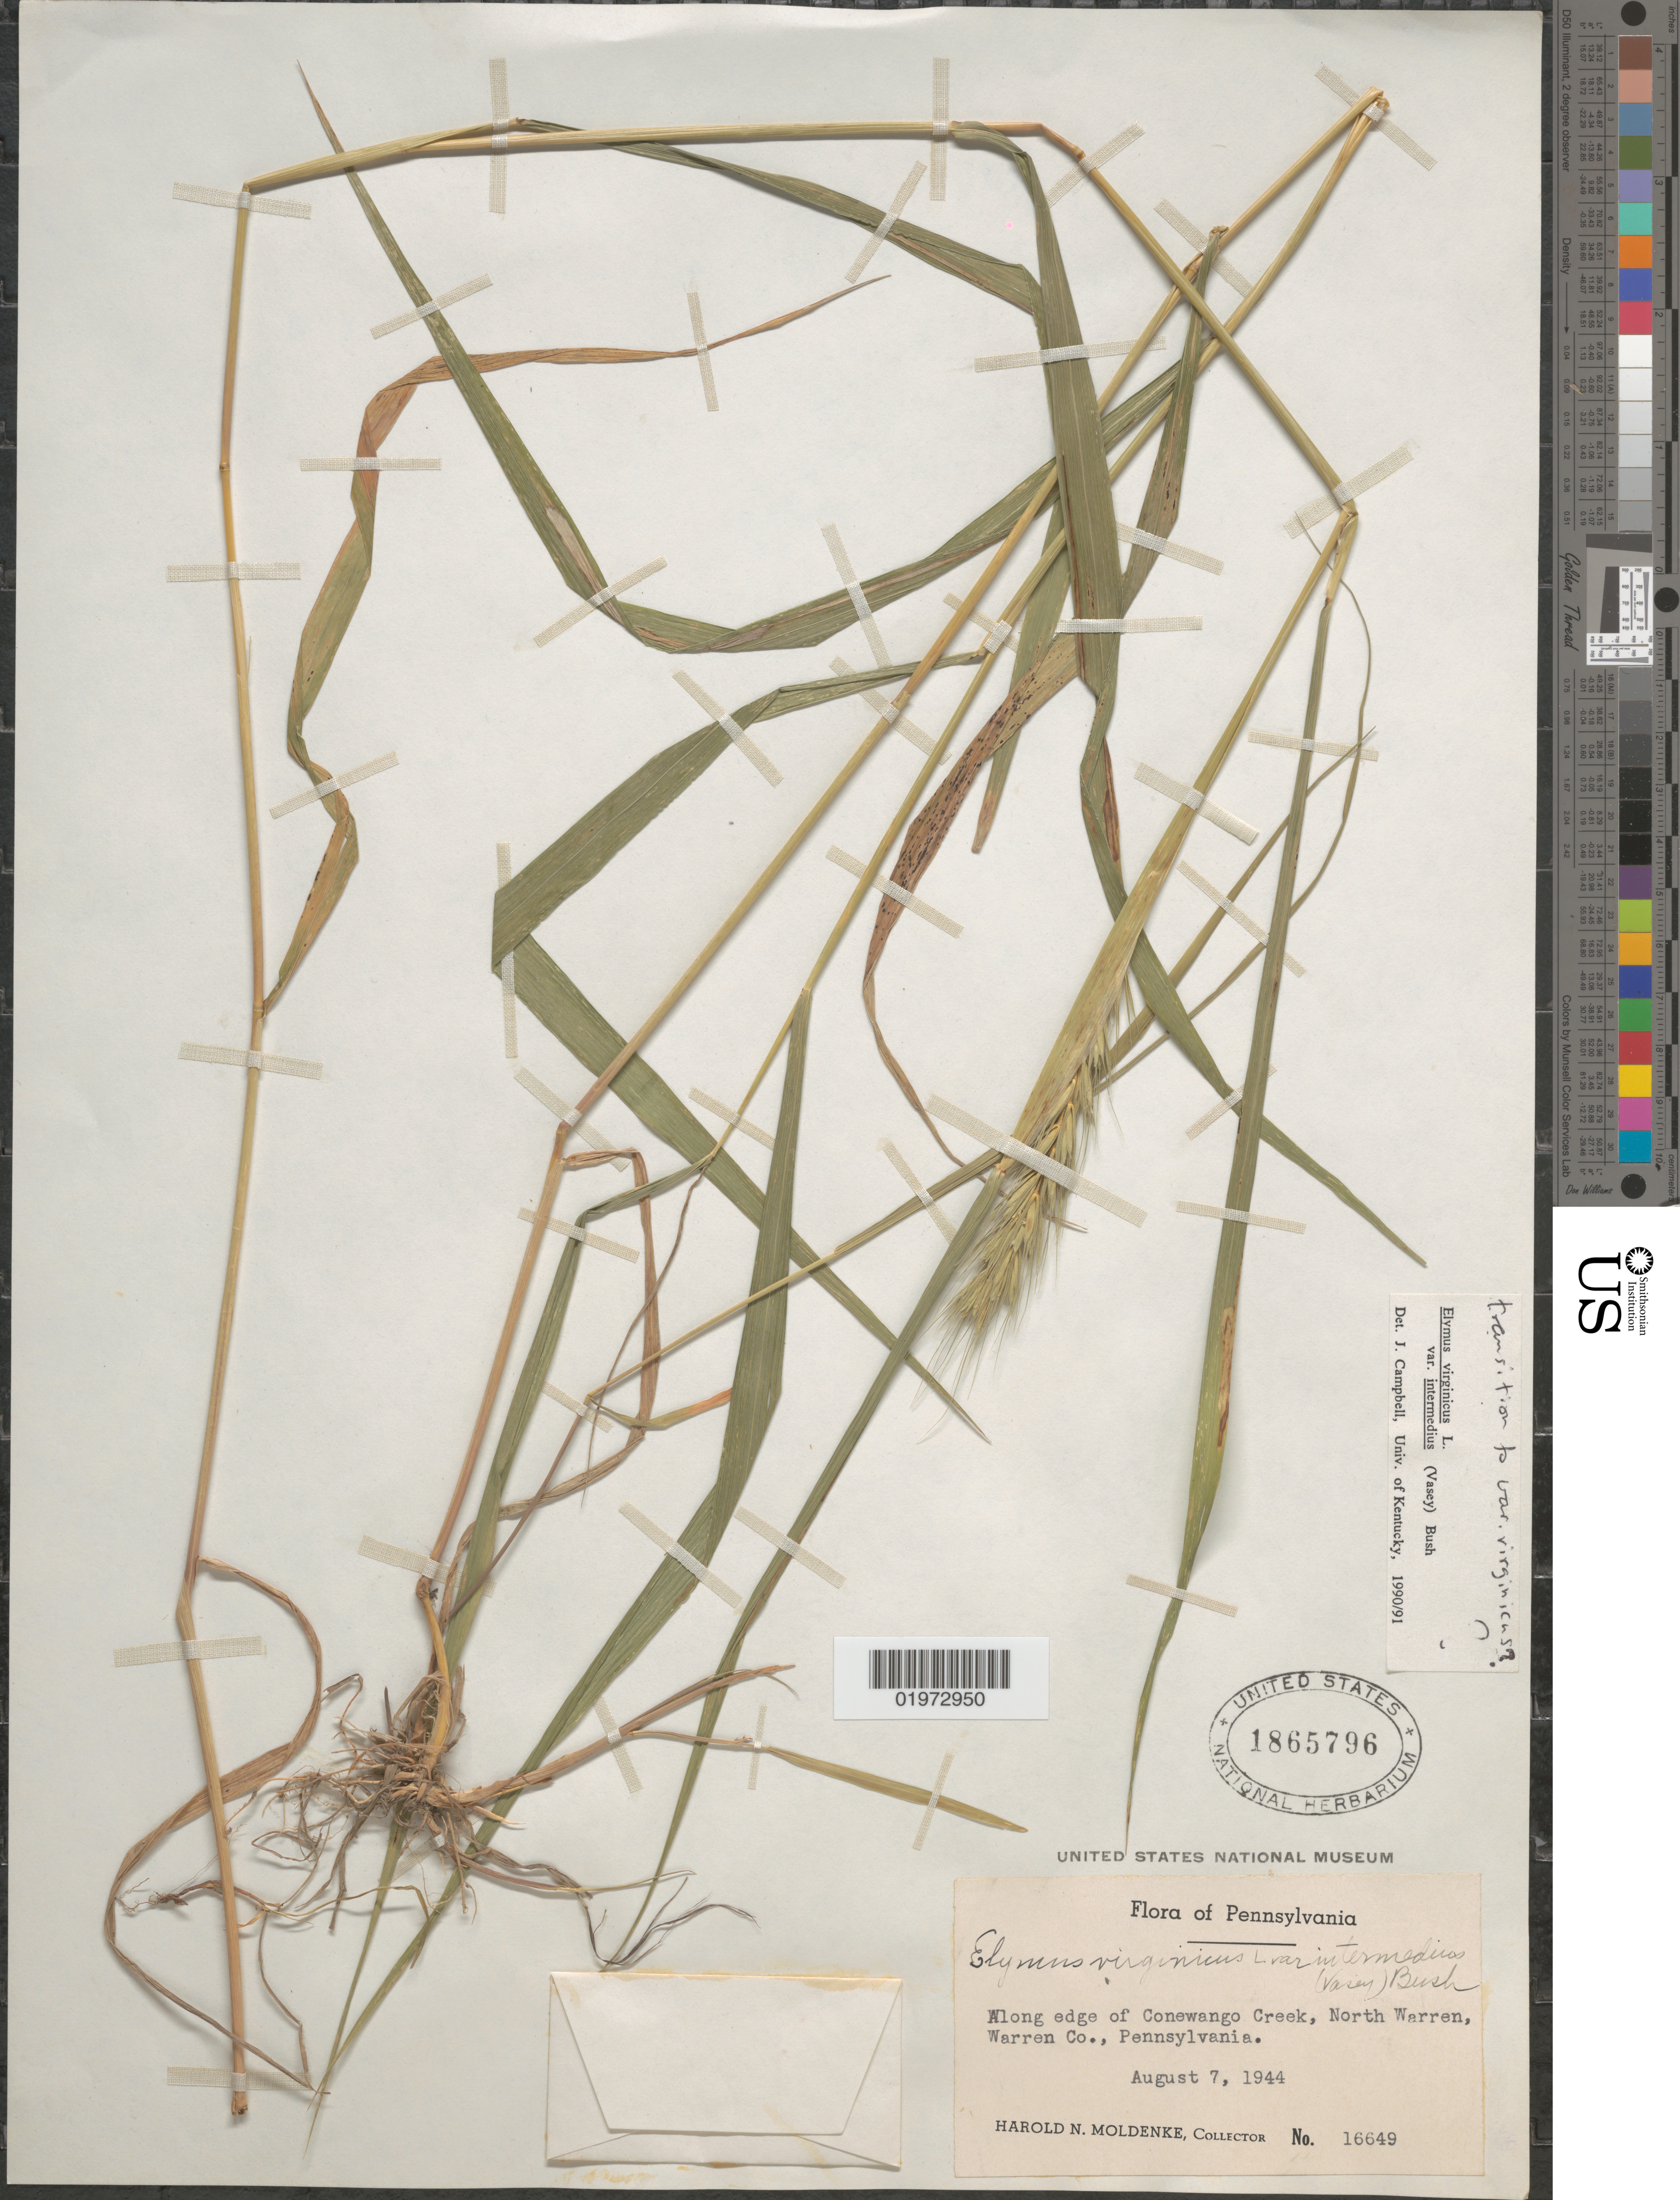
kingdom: Plantae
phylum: Tracheophyta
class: Liliopsida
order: Poales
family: Poaceae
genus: Elymus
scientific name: Elymus virginicus var. intermedius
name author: L.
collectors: H. N. Moldenke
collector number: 16649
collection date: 1944-08-07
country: United States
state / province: Pennsylvania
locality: Wlong edge of Conewango Creek, North Warren, Warren Co.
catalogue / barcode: US 1865796